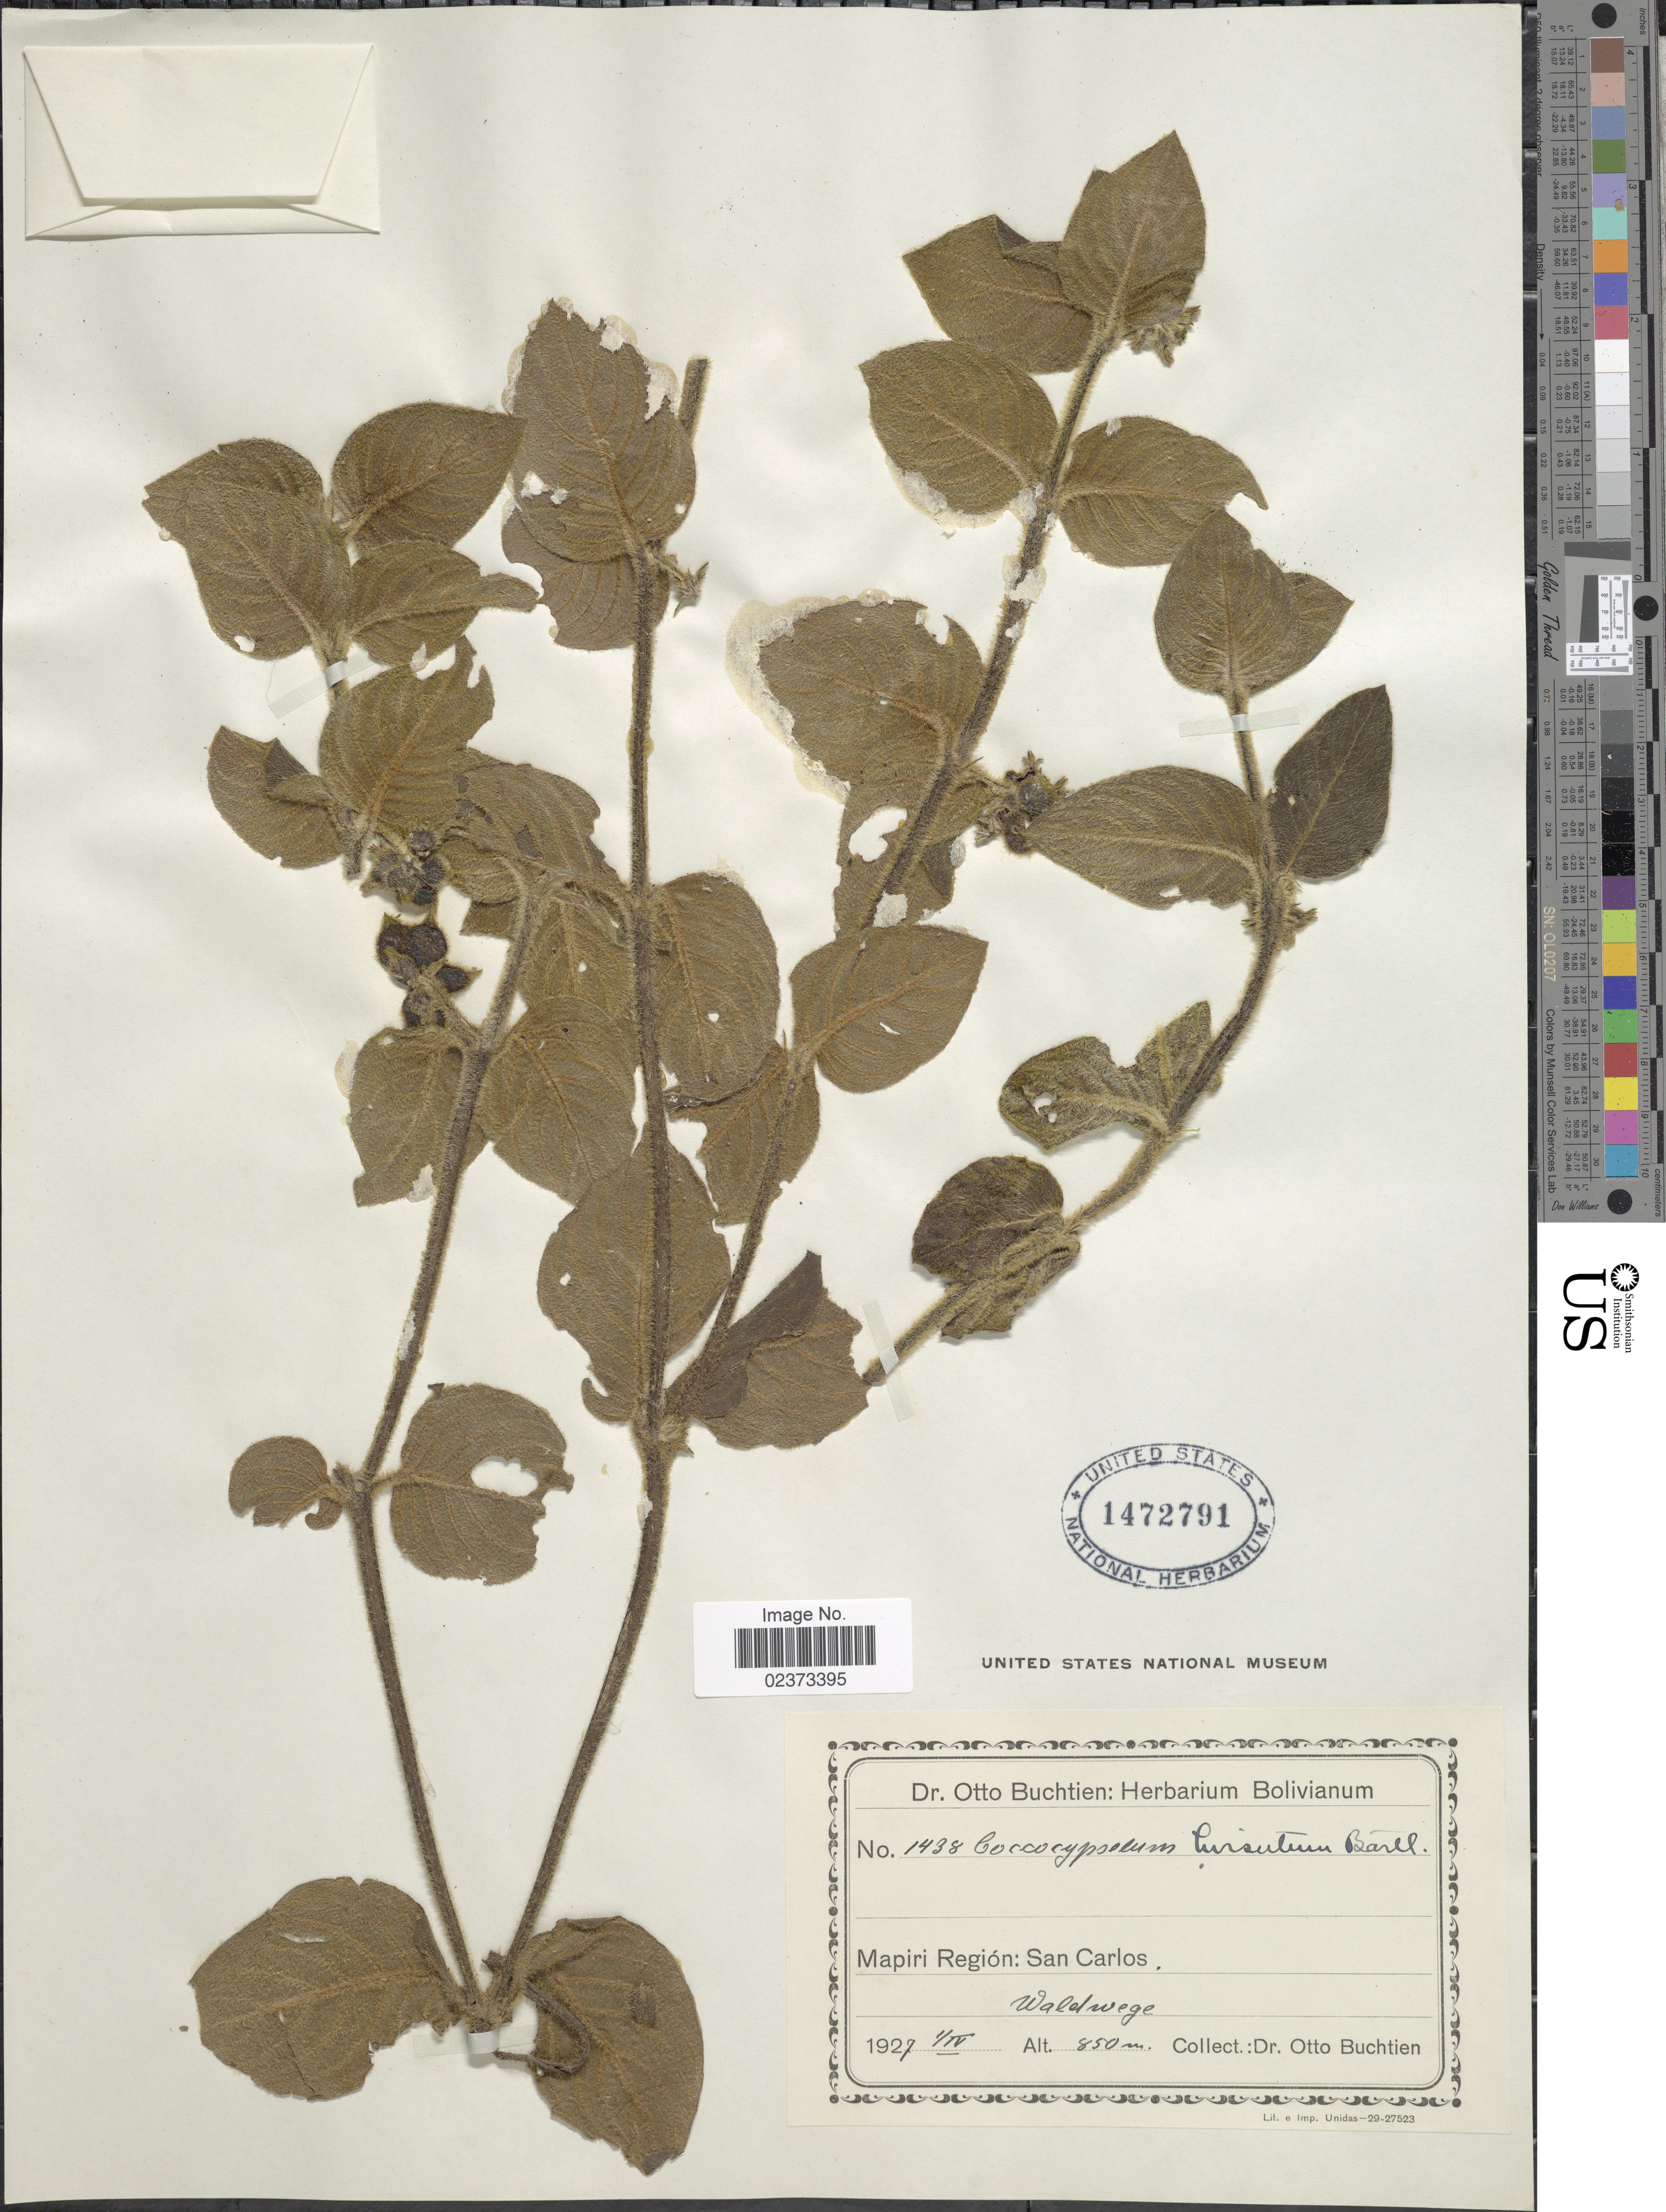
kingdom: Plantae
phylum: Tracheophyta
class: Magnoliopsida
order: Gentianales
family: Rubiaceae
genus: Coccocypselum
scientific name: Coccocypselum hirsutum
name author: Bartl. ex DC.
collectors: O. Buchtien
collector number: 1438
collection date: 1927-04-01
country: Bolivia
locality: Mapiri Region: San Carlos, Waldwege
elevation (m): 850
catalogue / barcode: US 1472791